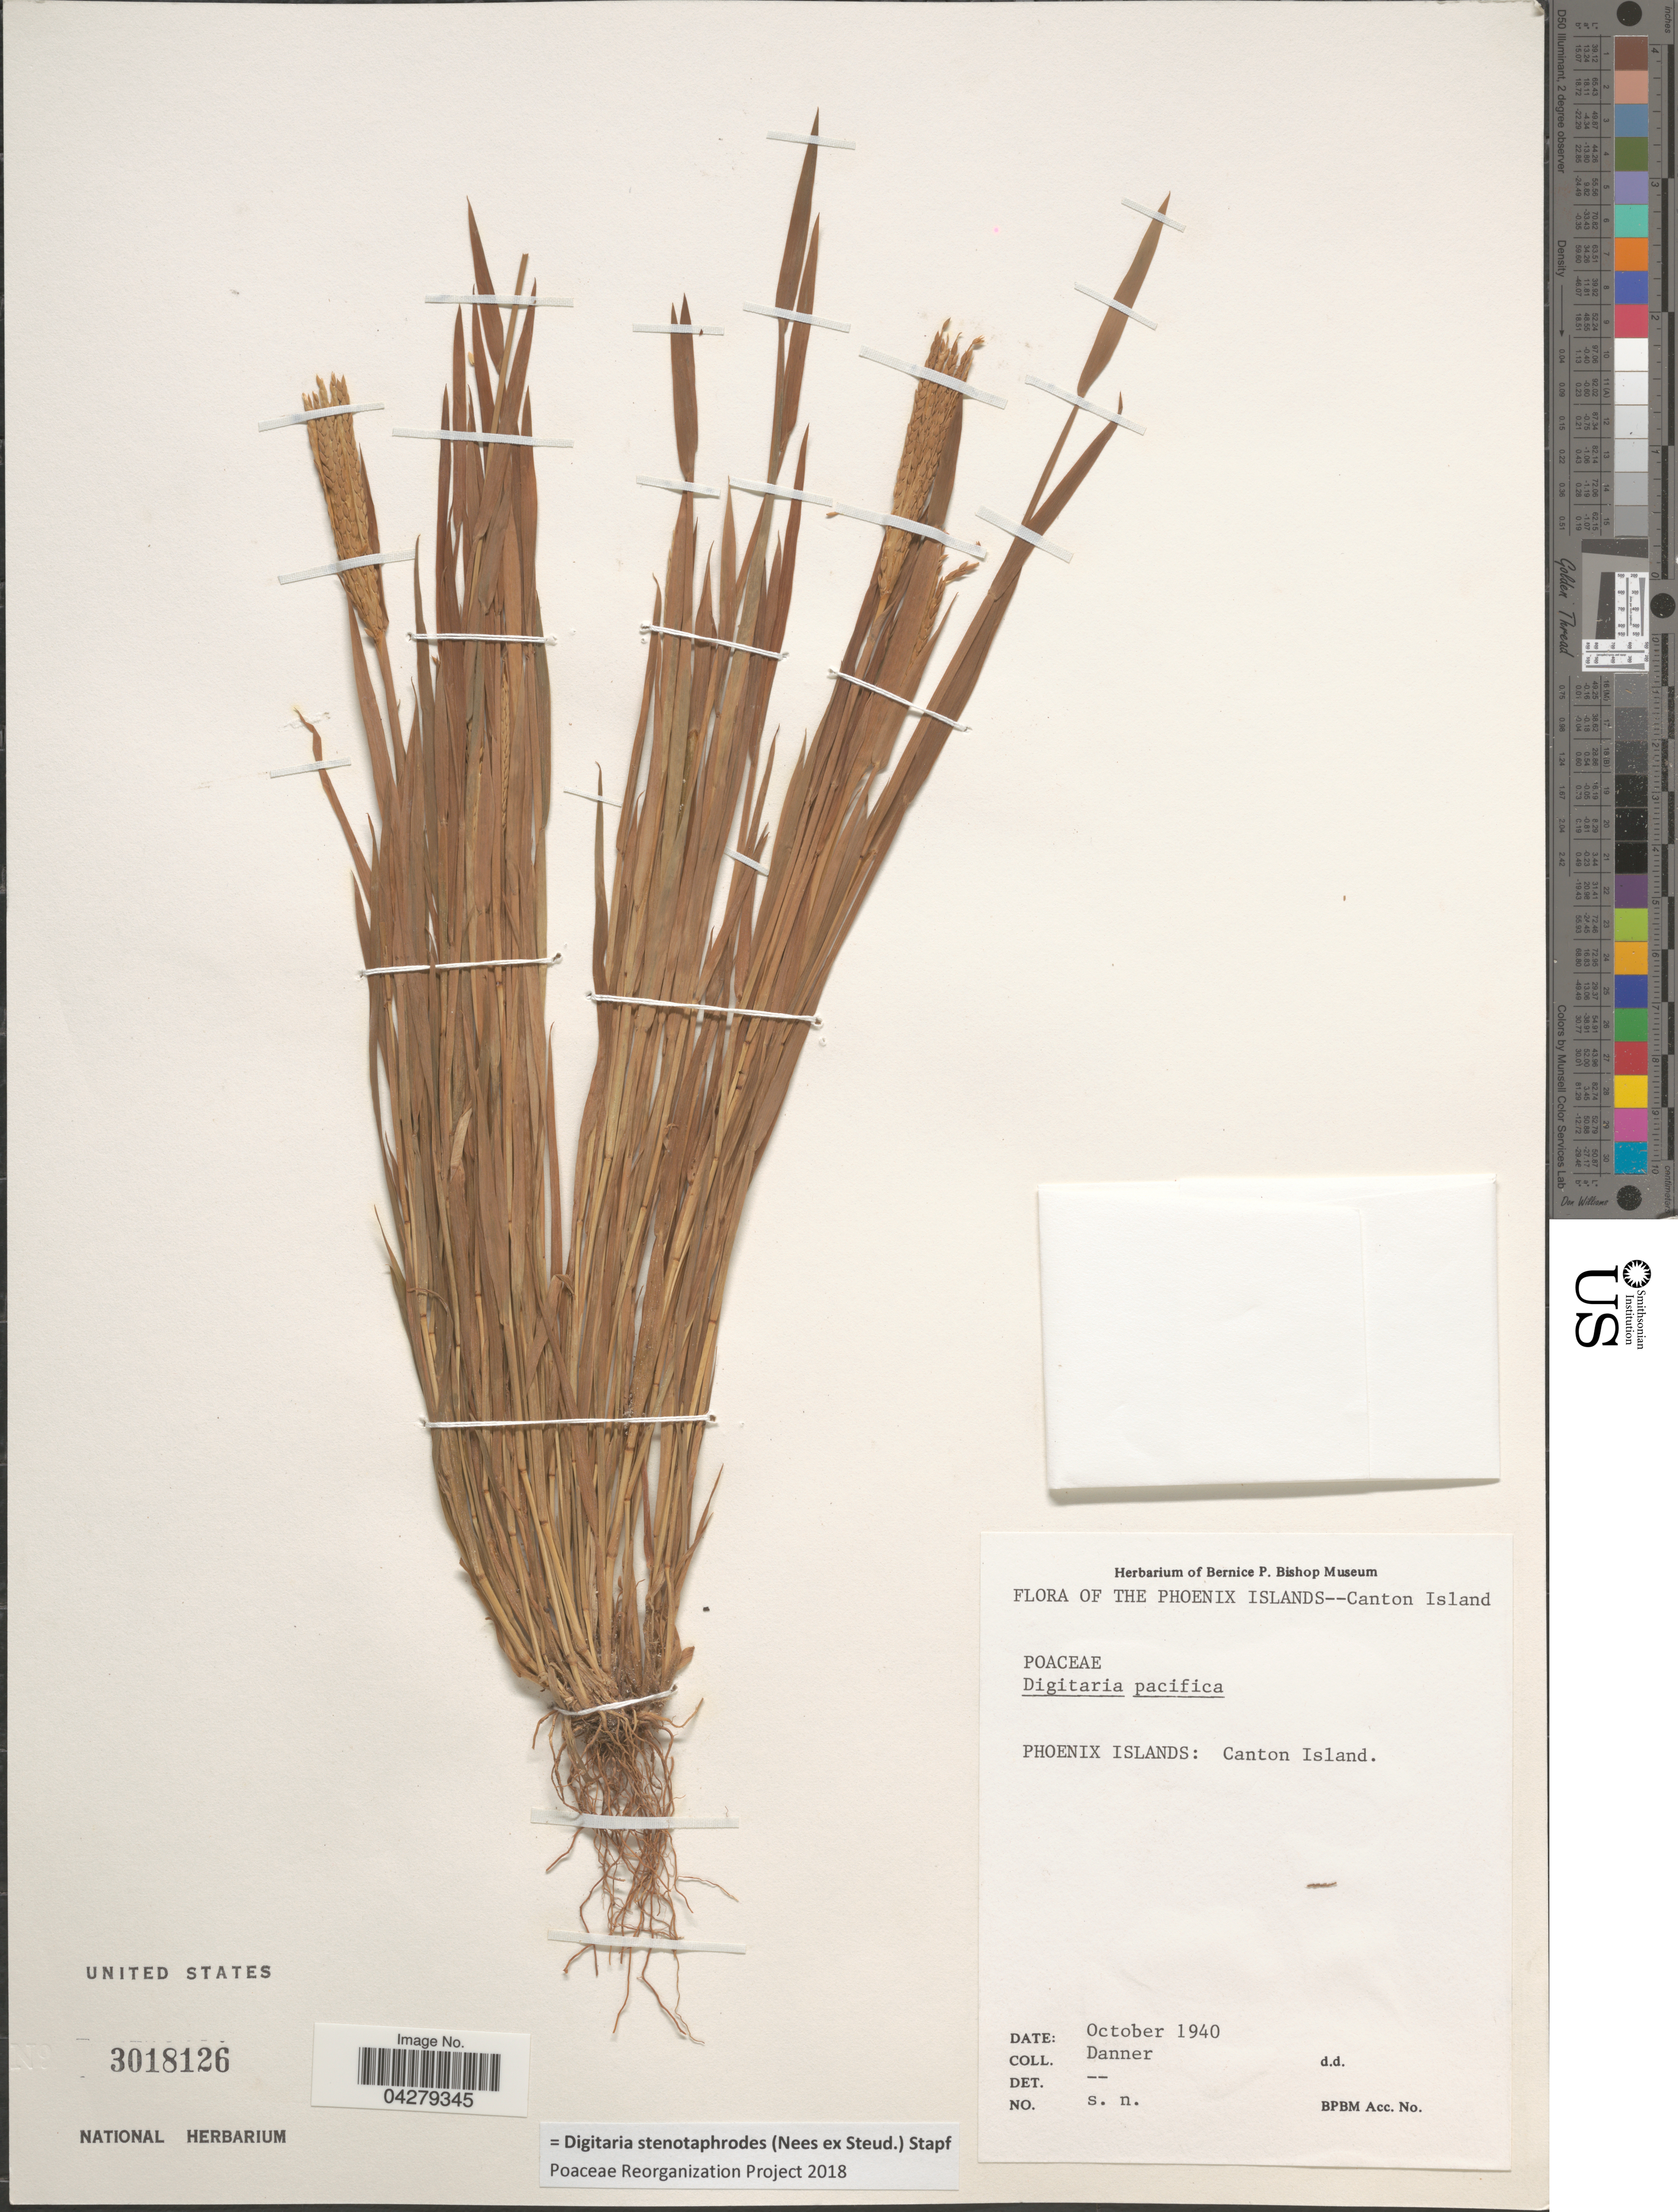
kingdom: Plantae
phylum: Tracheophyta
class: Liliopsida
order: Poales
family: Poaceae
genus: Digitaria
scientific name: Digitaria stenotaphrodes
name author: (Steud.) Stapf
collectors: Danner, --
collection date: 1940-10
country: Kiribati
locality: The Phoenix Islands--Canton Island. Phoenix Islands: Canton Island.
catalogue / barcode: US 3018126